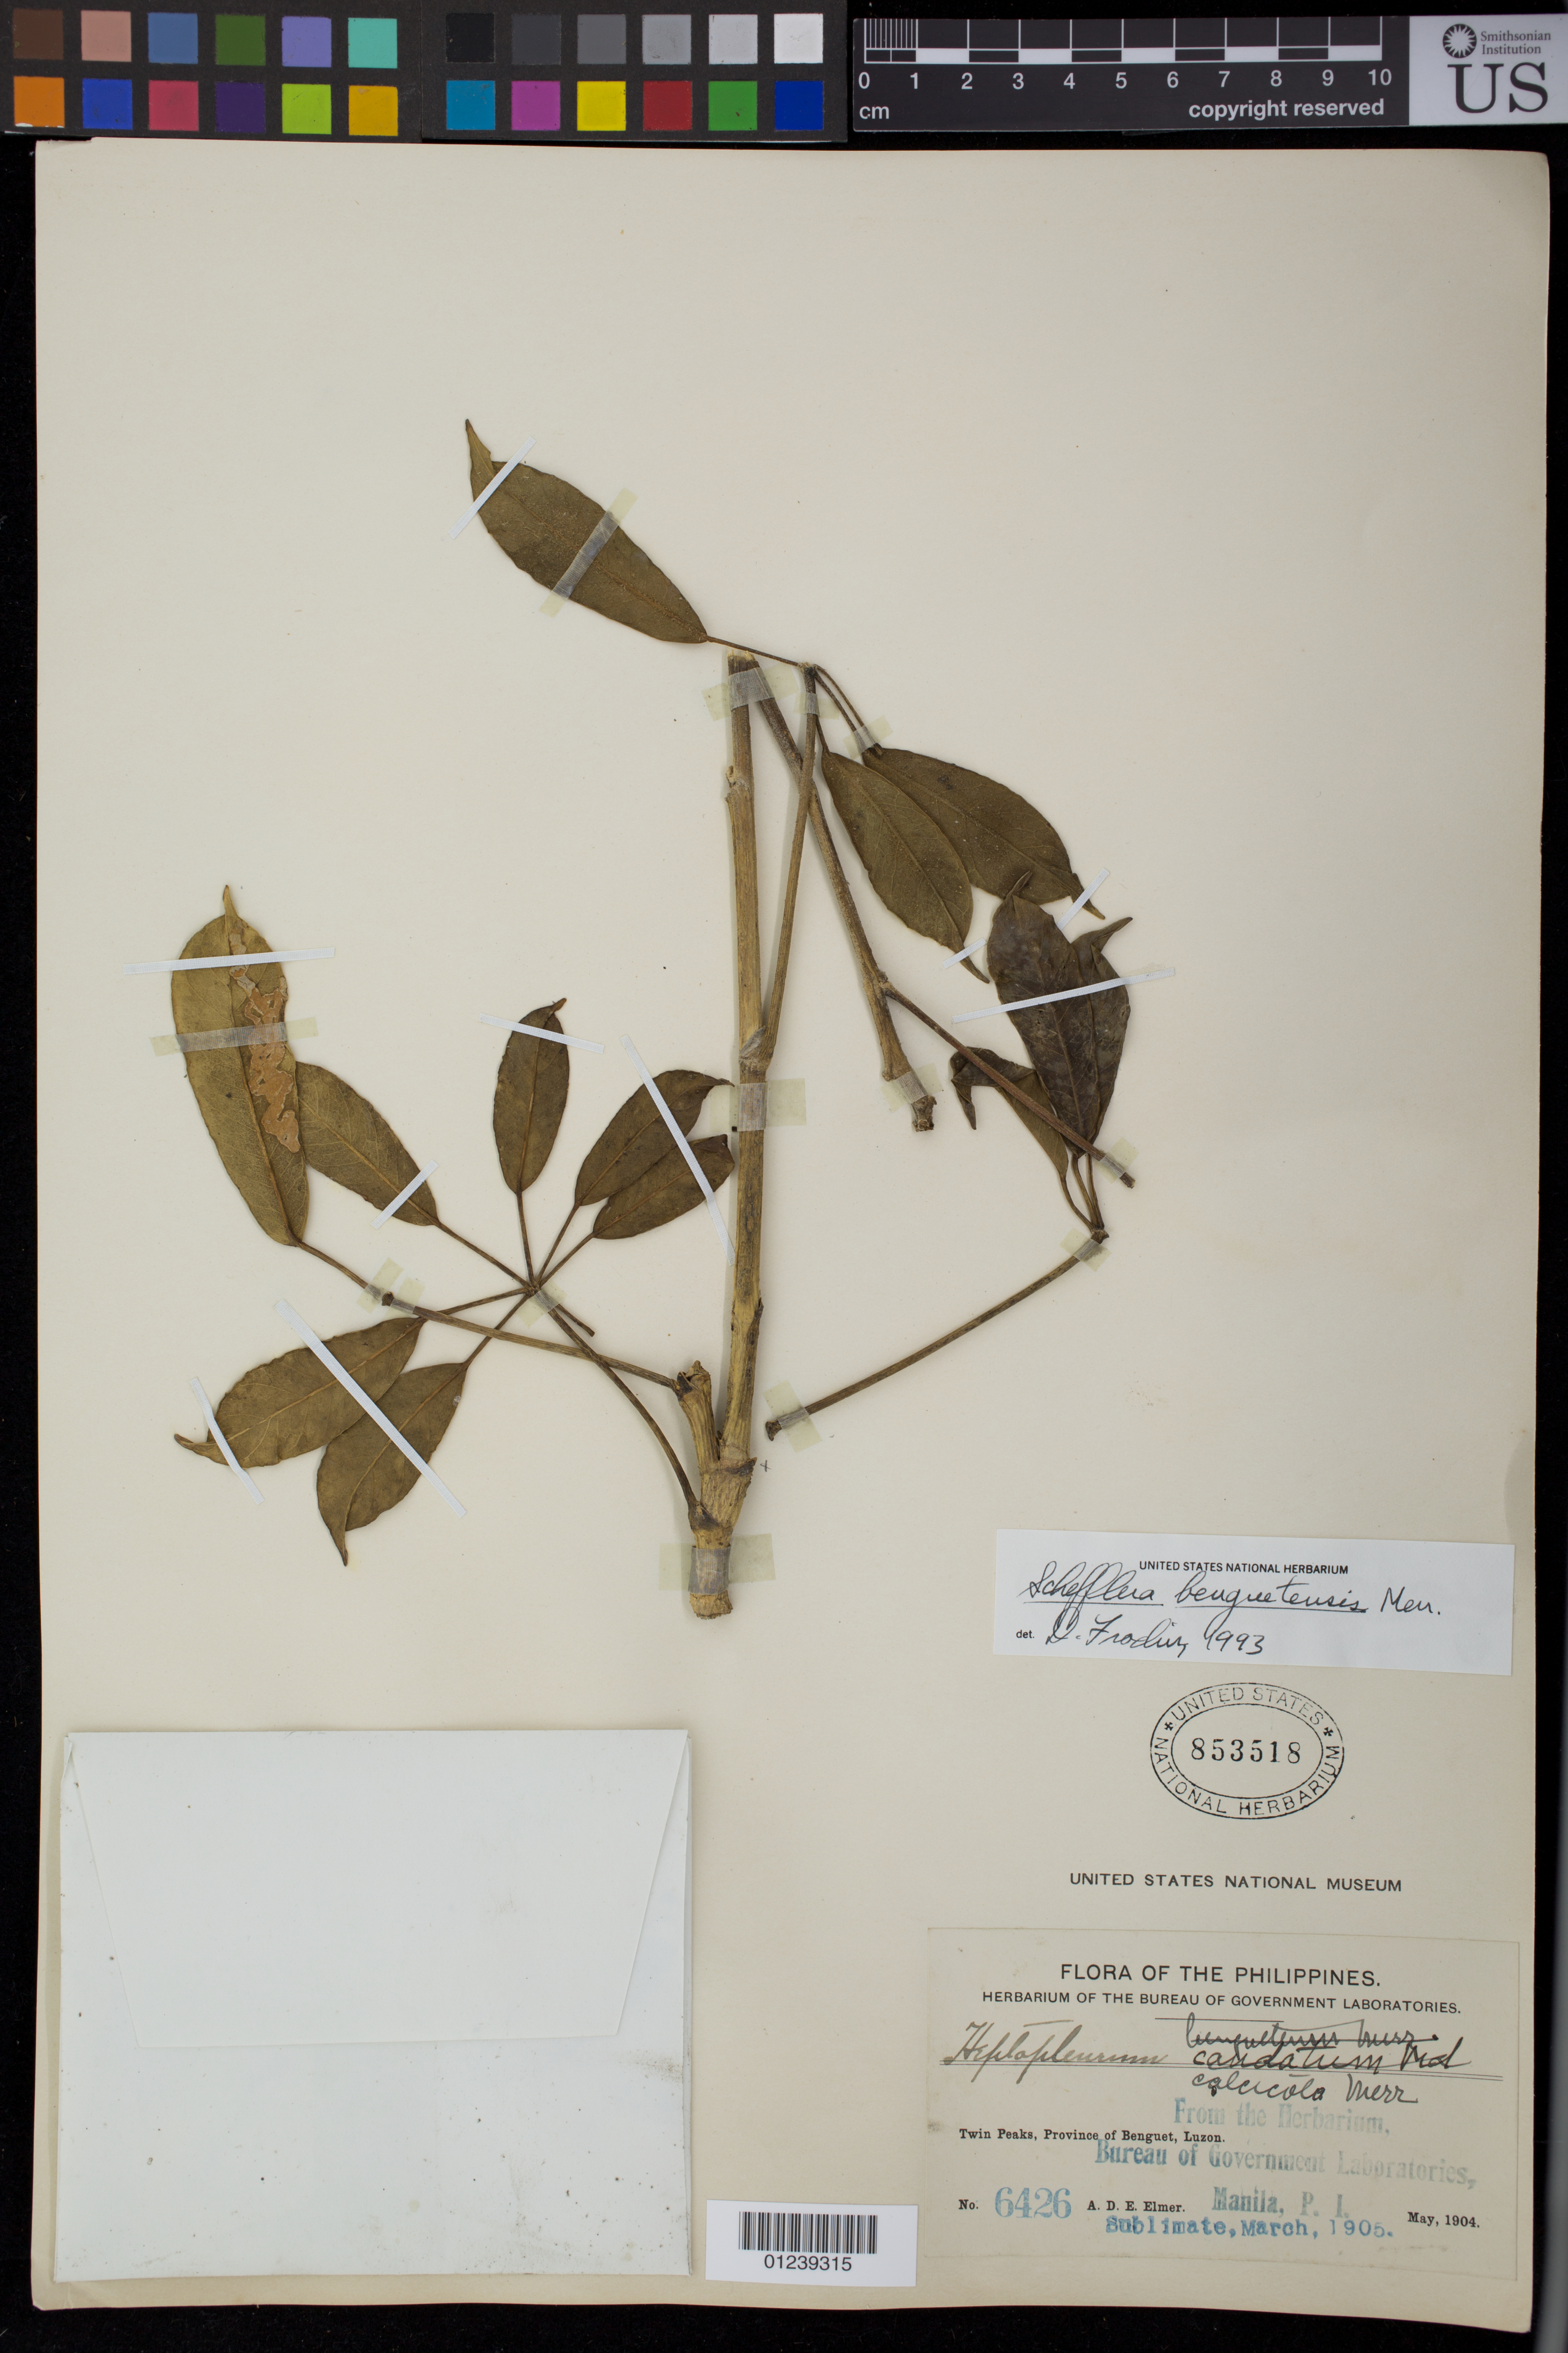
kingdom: Plantae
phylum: Tracheophyta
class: Magnoliopsida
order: Apiales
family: Araliaceae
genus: Schefflera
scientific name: Schefflera benguetensis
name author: Merr.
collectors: A. D. E. Elmer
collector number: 6426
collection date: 1904-05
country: Philippines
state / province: Cordillera (Administrative Region)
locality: Twin Peaks, Province of Benguet, Luzon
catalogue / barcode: US 853518